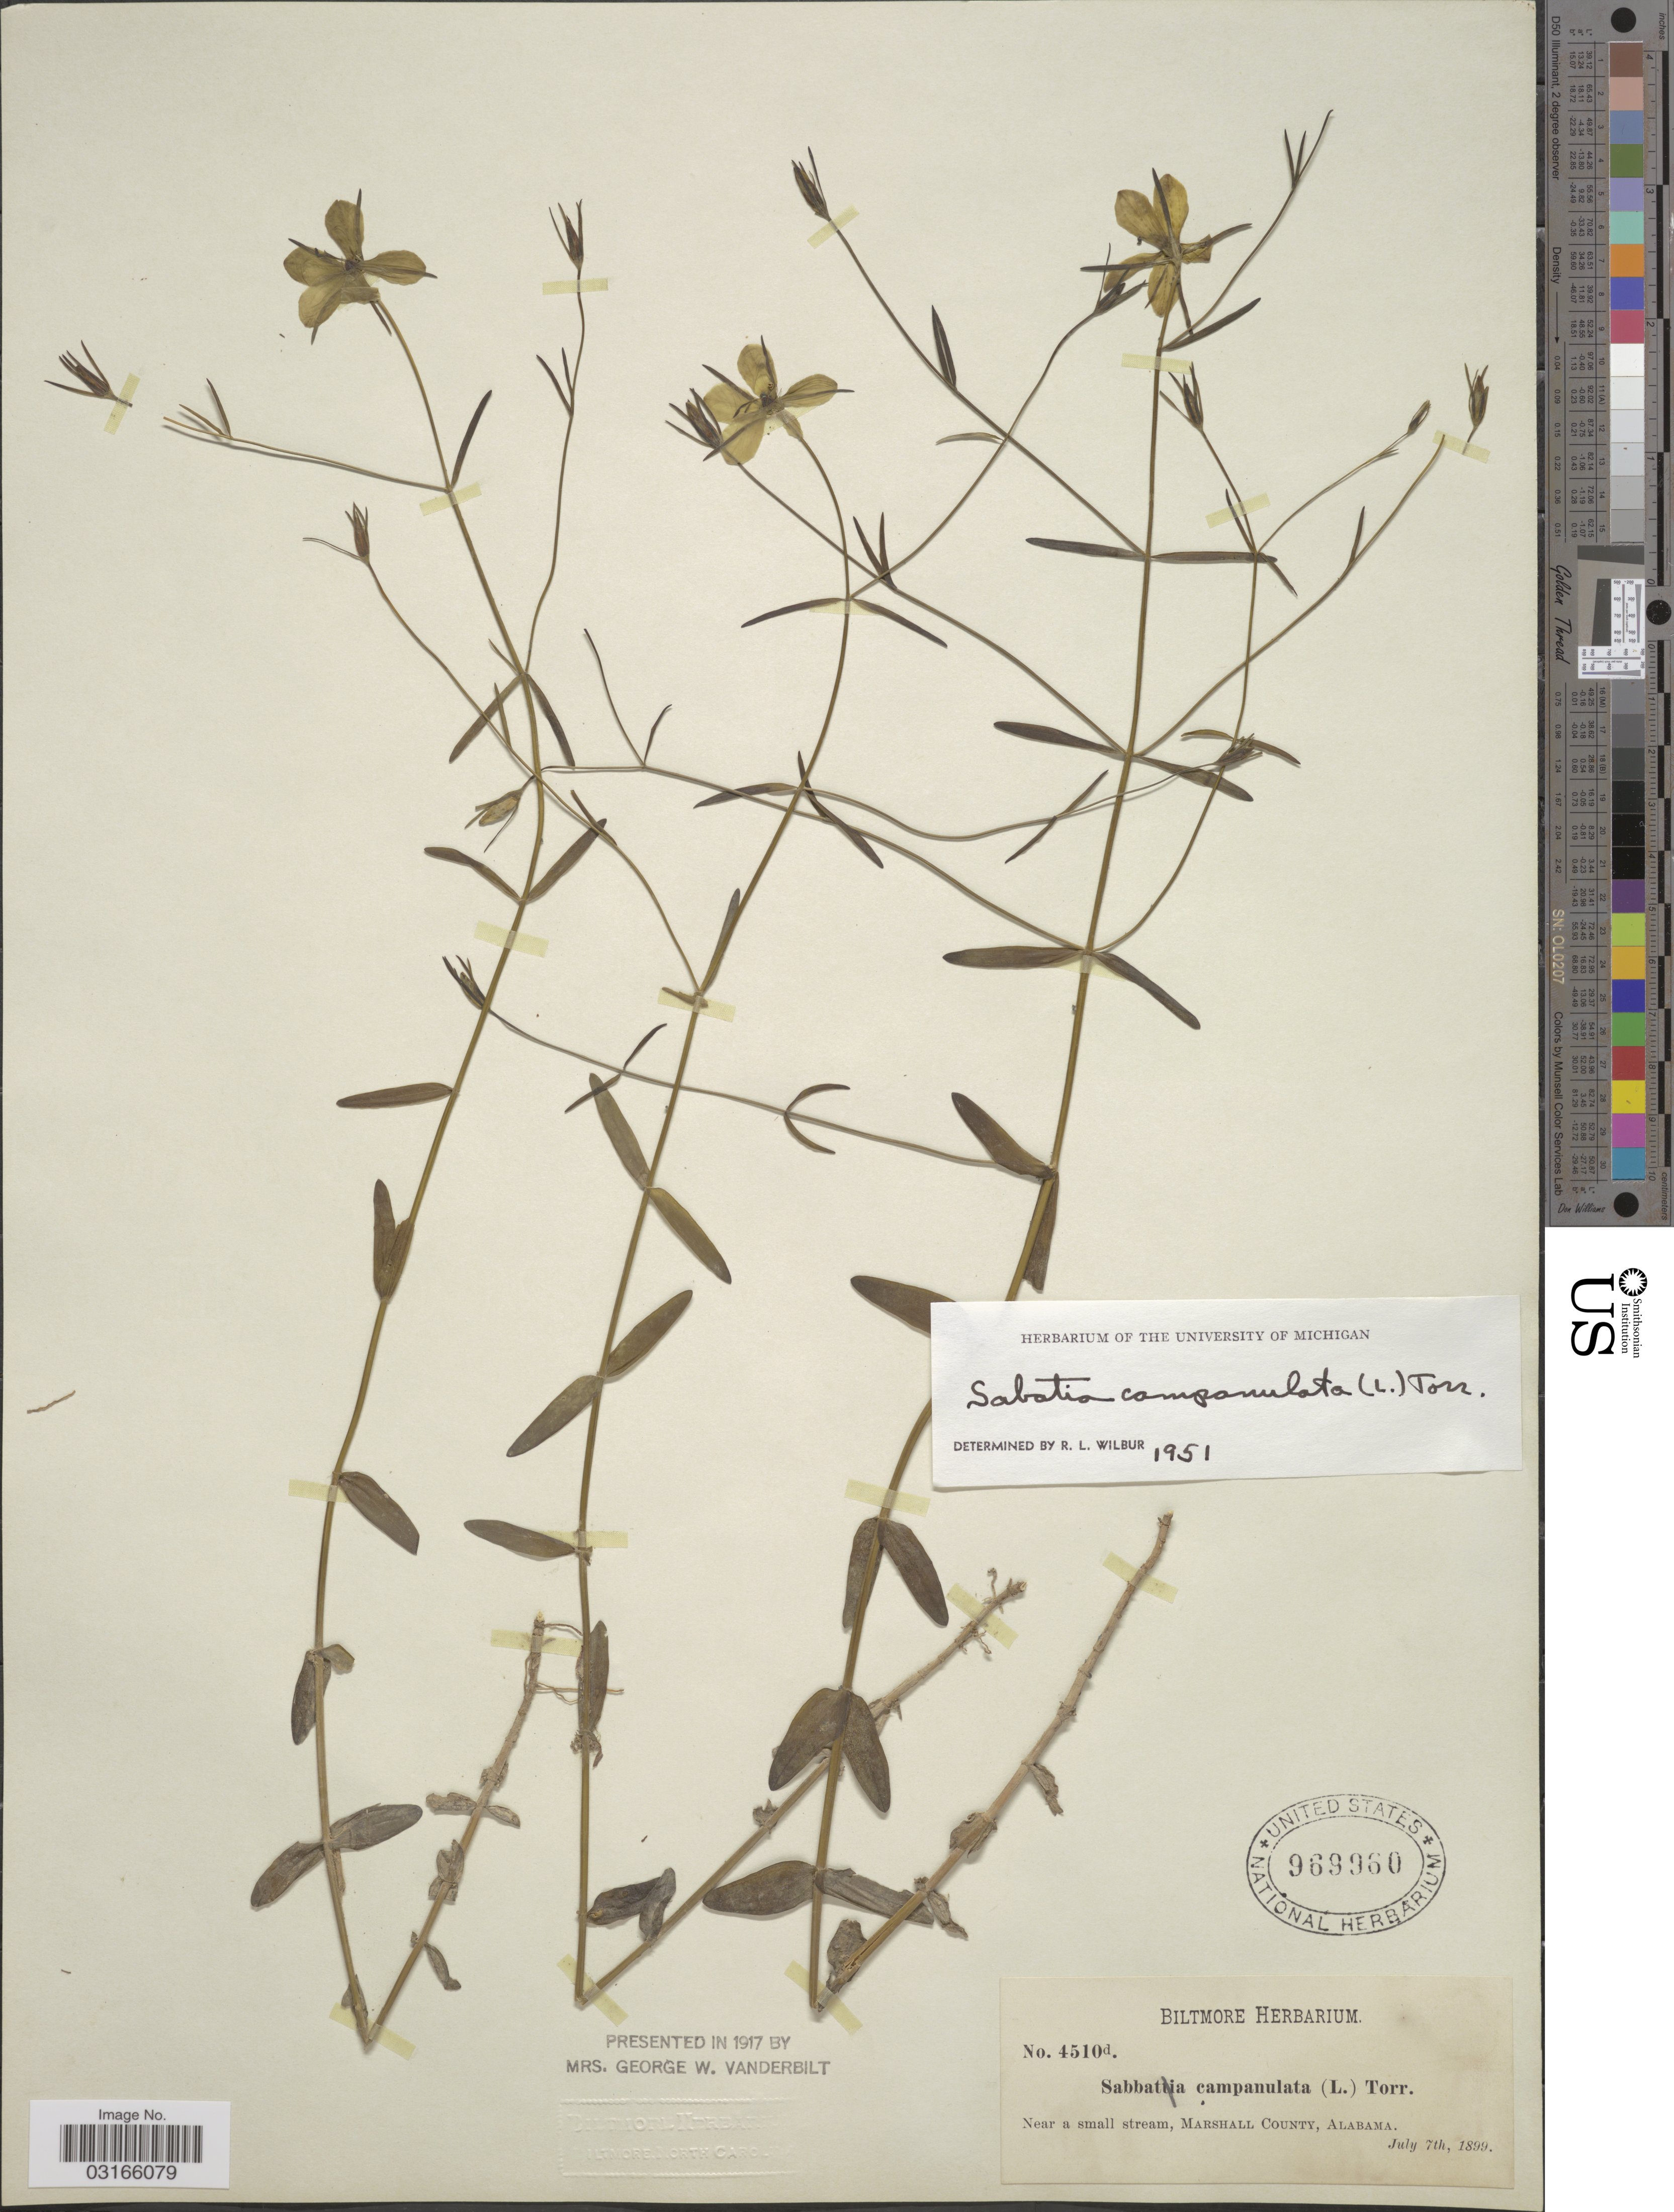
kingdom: Plantae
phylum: Tracheophyta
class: Magnoliopsida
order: Gentianales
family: Gentianaceae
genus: Sabatia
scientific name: Sabatia campanulata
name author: (L.) Torr.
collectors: ex herb. Biltmore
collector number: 4510d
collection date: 1899-07-07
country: United States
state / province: Alabama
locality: Near a small stream, Marshall County.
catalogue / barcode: US 969960